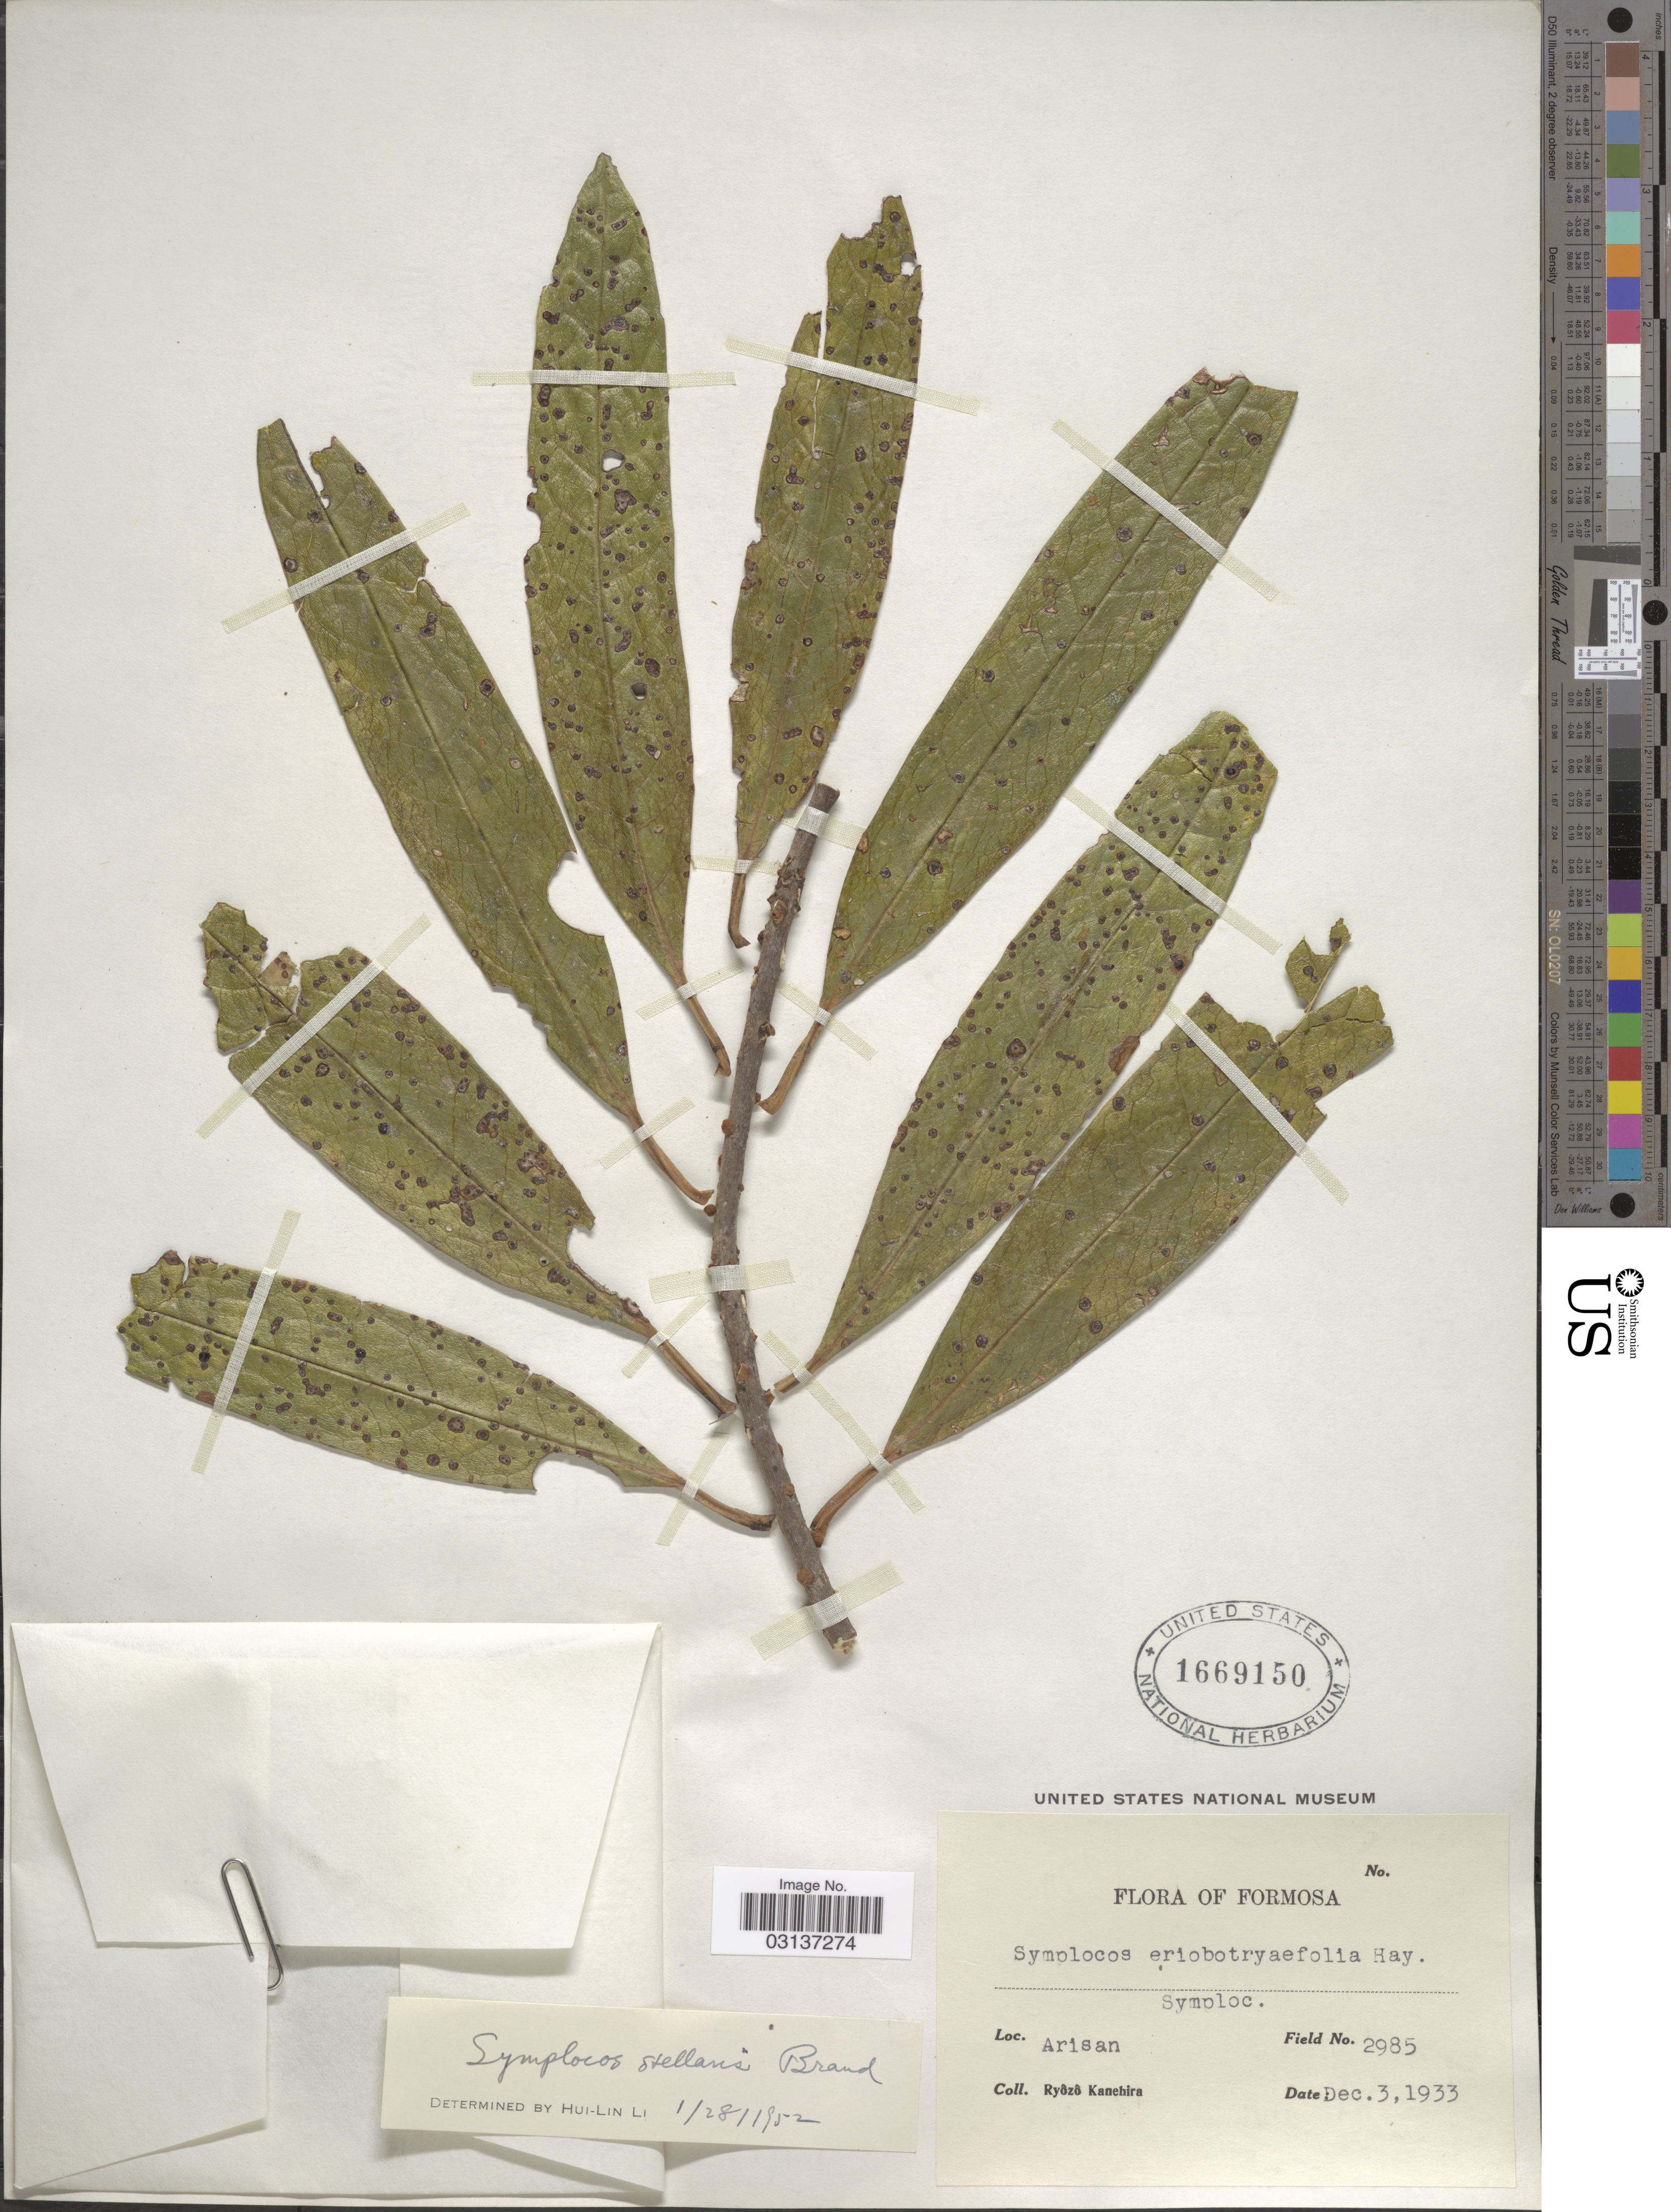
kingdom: Plantae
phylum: Tracheophyta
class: Magnoliopsida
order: Ericales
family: Symplocaceae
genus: Symplocos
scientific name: Symplocos stellaris var. stellaris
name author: Brand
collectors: R. Kanehira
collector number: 2985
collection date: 1933-12-03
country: Taiwan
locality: Formosa. Arisan.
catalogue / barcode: US 1669150